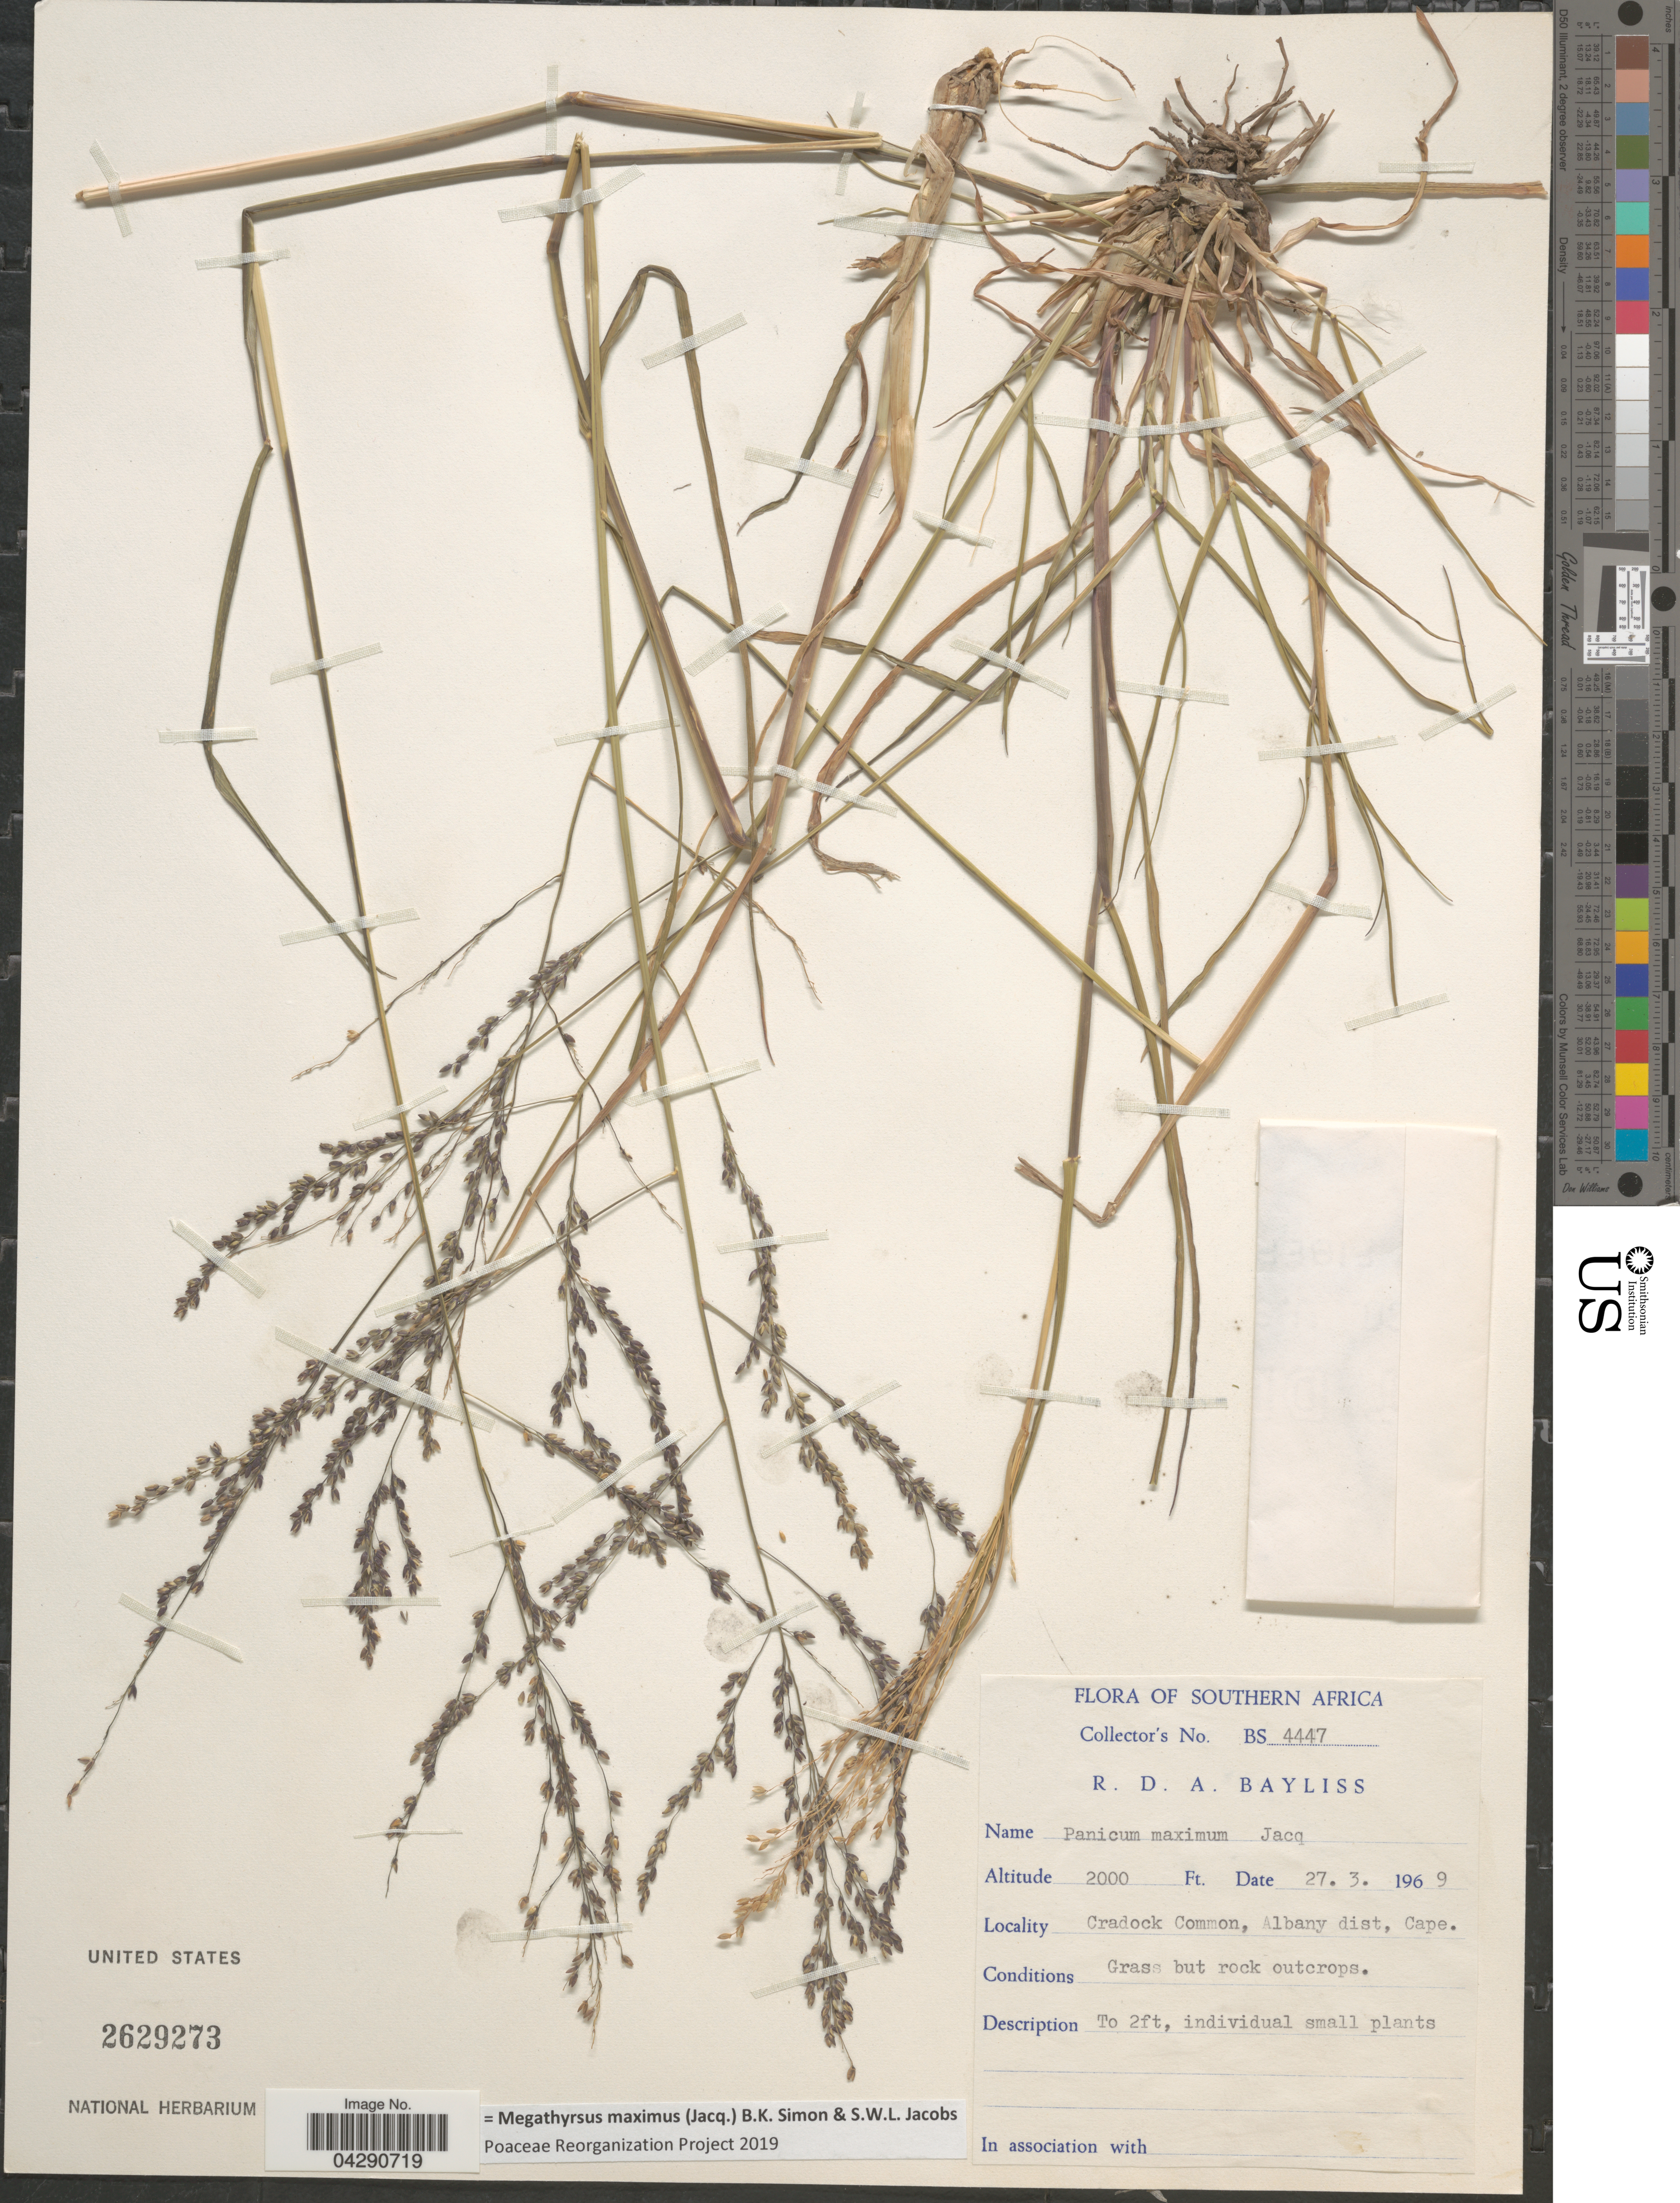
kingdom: Plantae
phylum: Tracheophyta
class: Liliopsida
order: Poales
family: Poaceae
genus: Megathyrsus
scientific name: Megathyrsus maximus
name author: (Jacq.) B.K. Simon & S.W.L. Jacobs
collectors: R. Bayliss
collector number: BS4447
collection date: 1969-03-27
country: South Africa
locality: Southern Africa. Cradock Common, Albany dist, Cape.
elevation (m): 610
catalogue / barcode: US 2629273